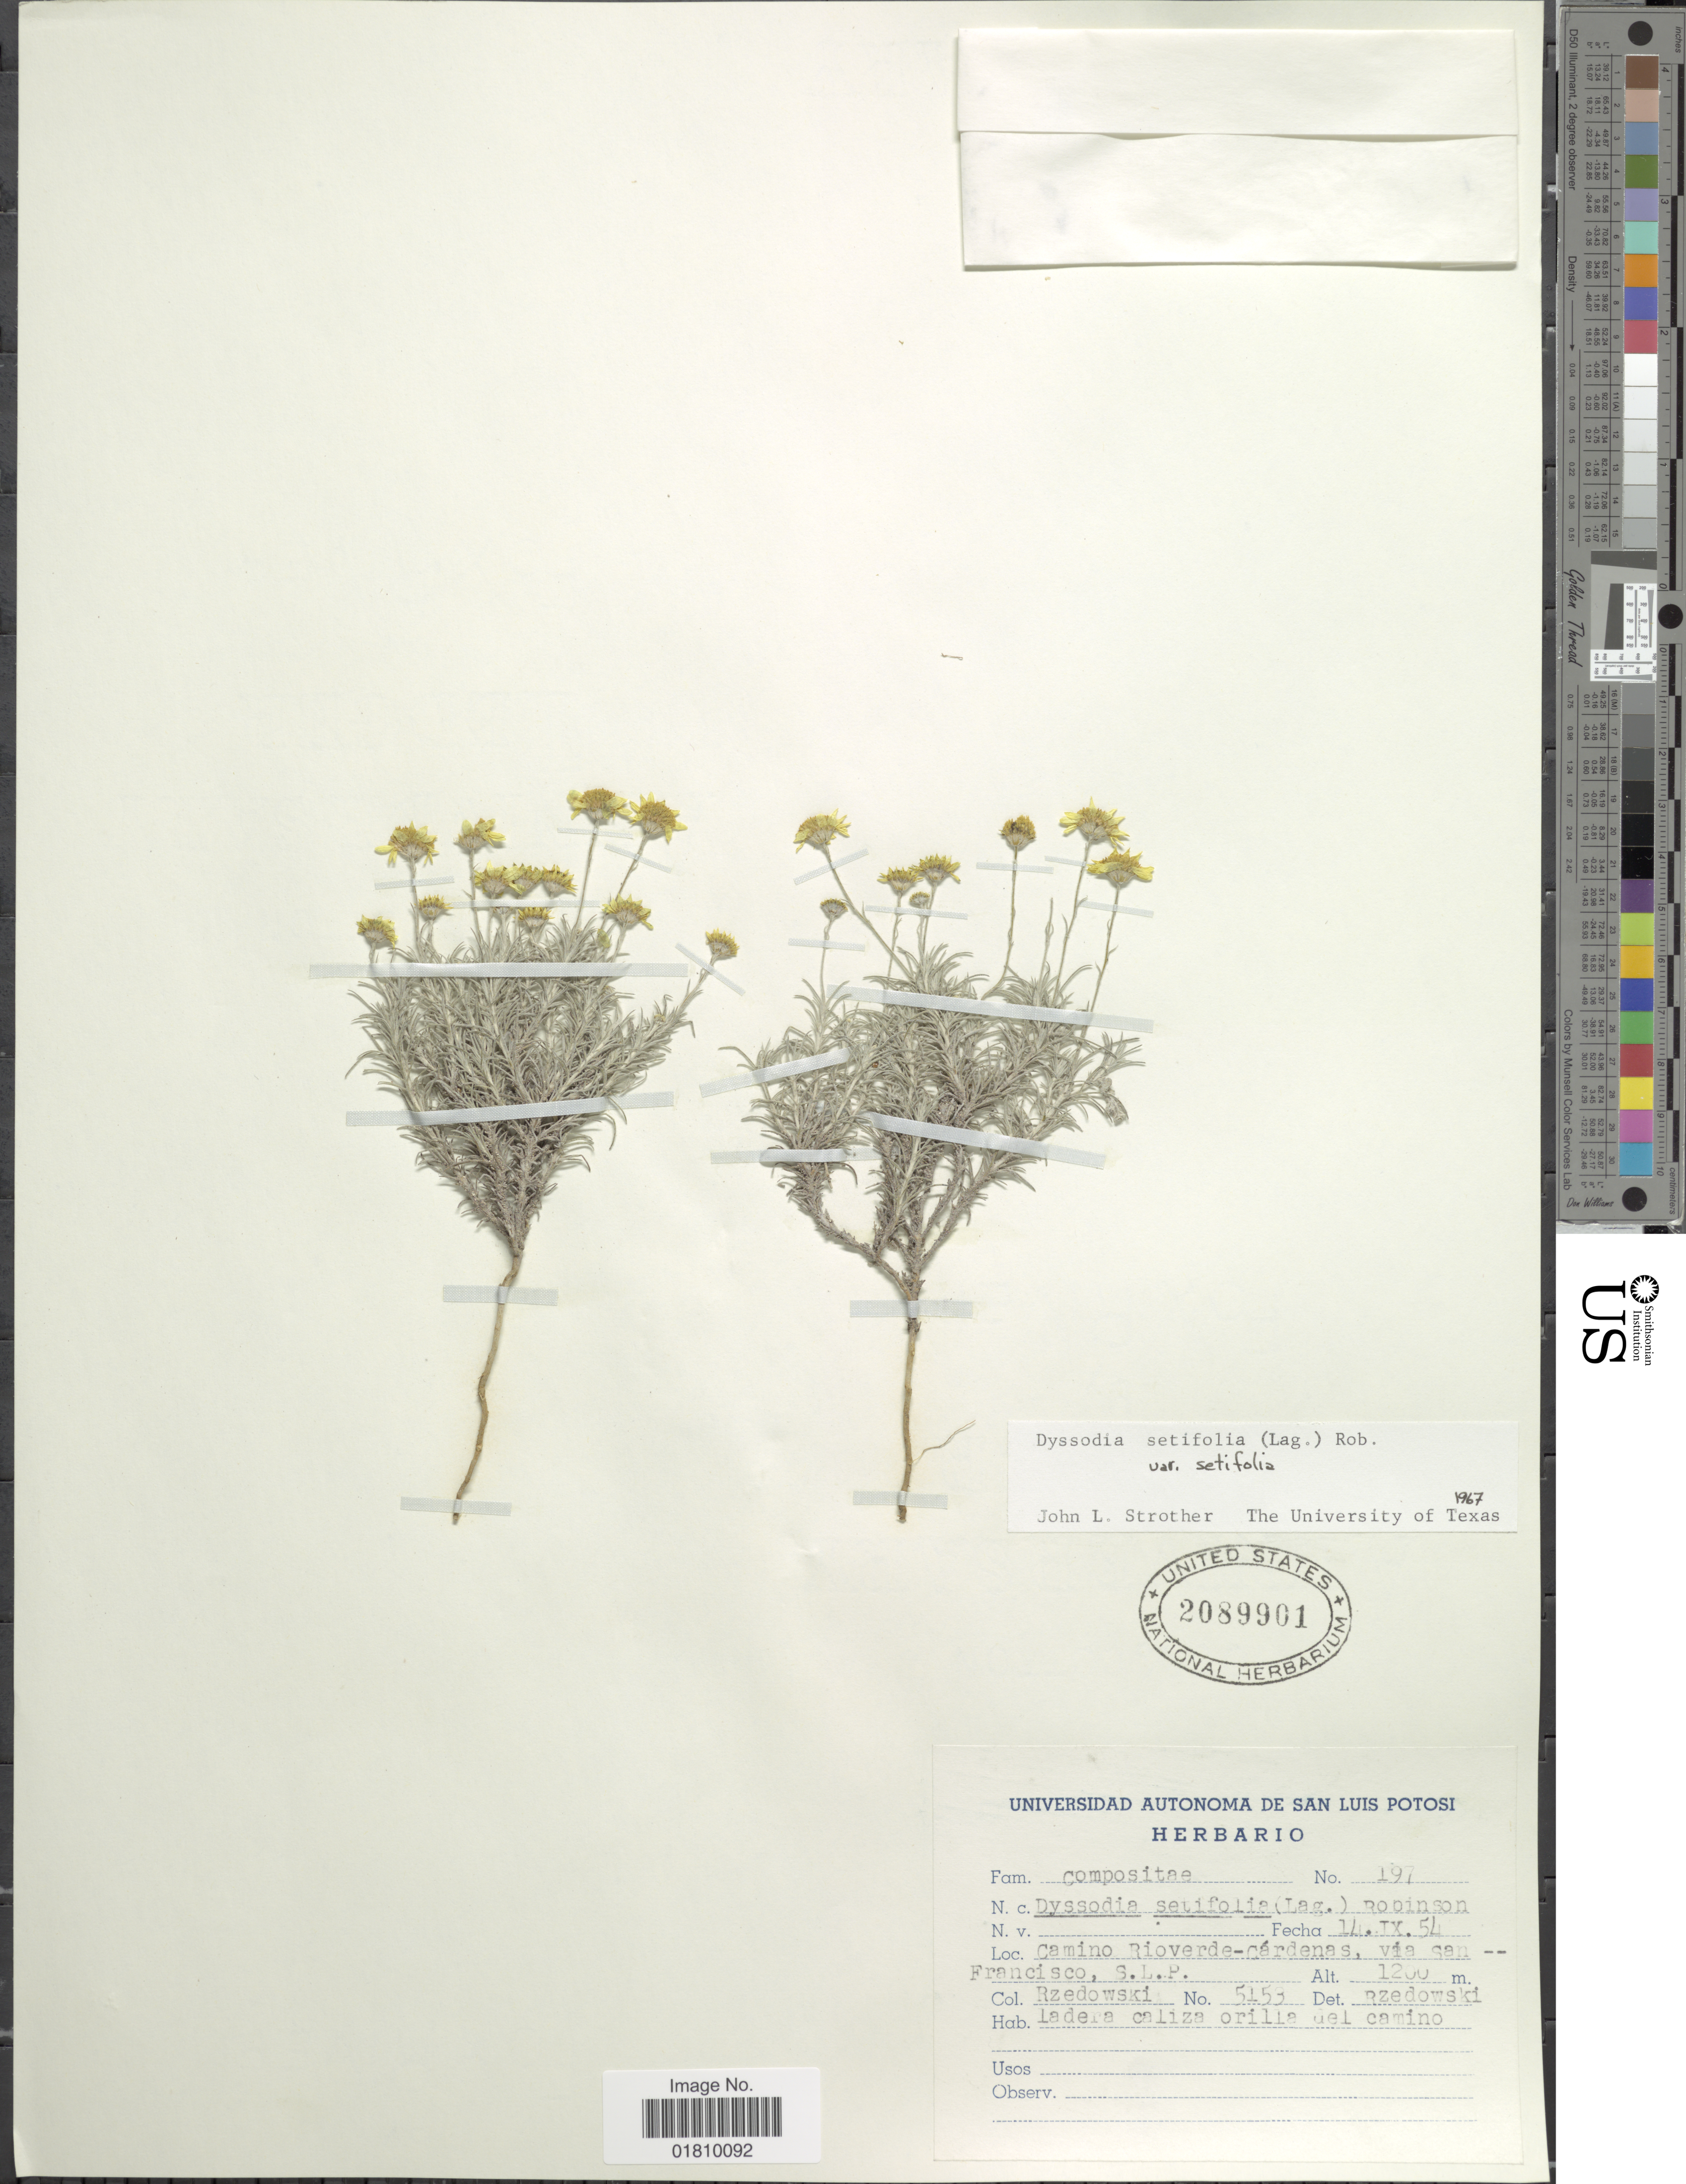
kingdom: Plantae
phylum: Tracheophyta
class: Magnoliopsida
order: Asterales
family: Asteraceae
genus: Thymophylla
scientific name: Thymophylla setifolia var. setifolia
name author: Lag.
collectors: Rzedowski, --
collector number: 197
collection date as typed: Transcribed d/m/y: 14/9/54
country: Mexico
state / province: San Luis Potosí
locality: Camino Rioverde-cárdenas, via San-Francisco, ladera caliza orilla del camino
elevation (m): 1200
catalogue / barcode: US 2089901